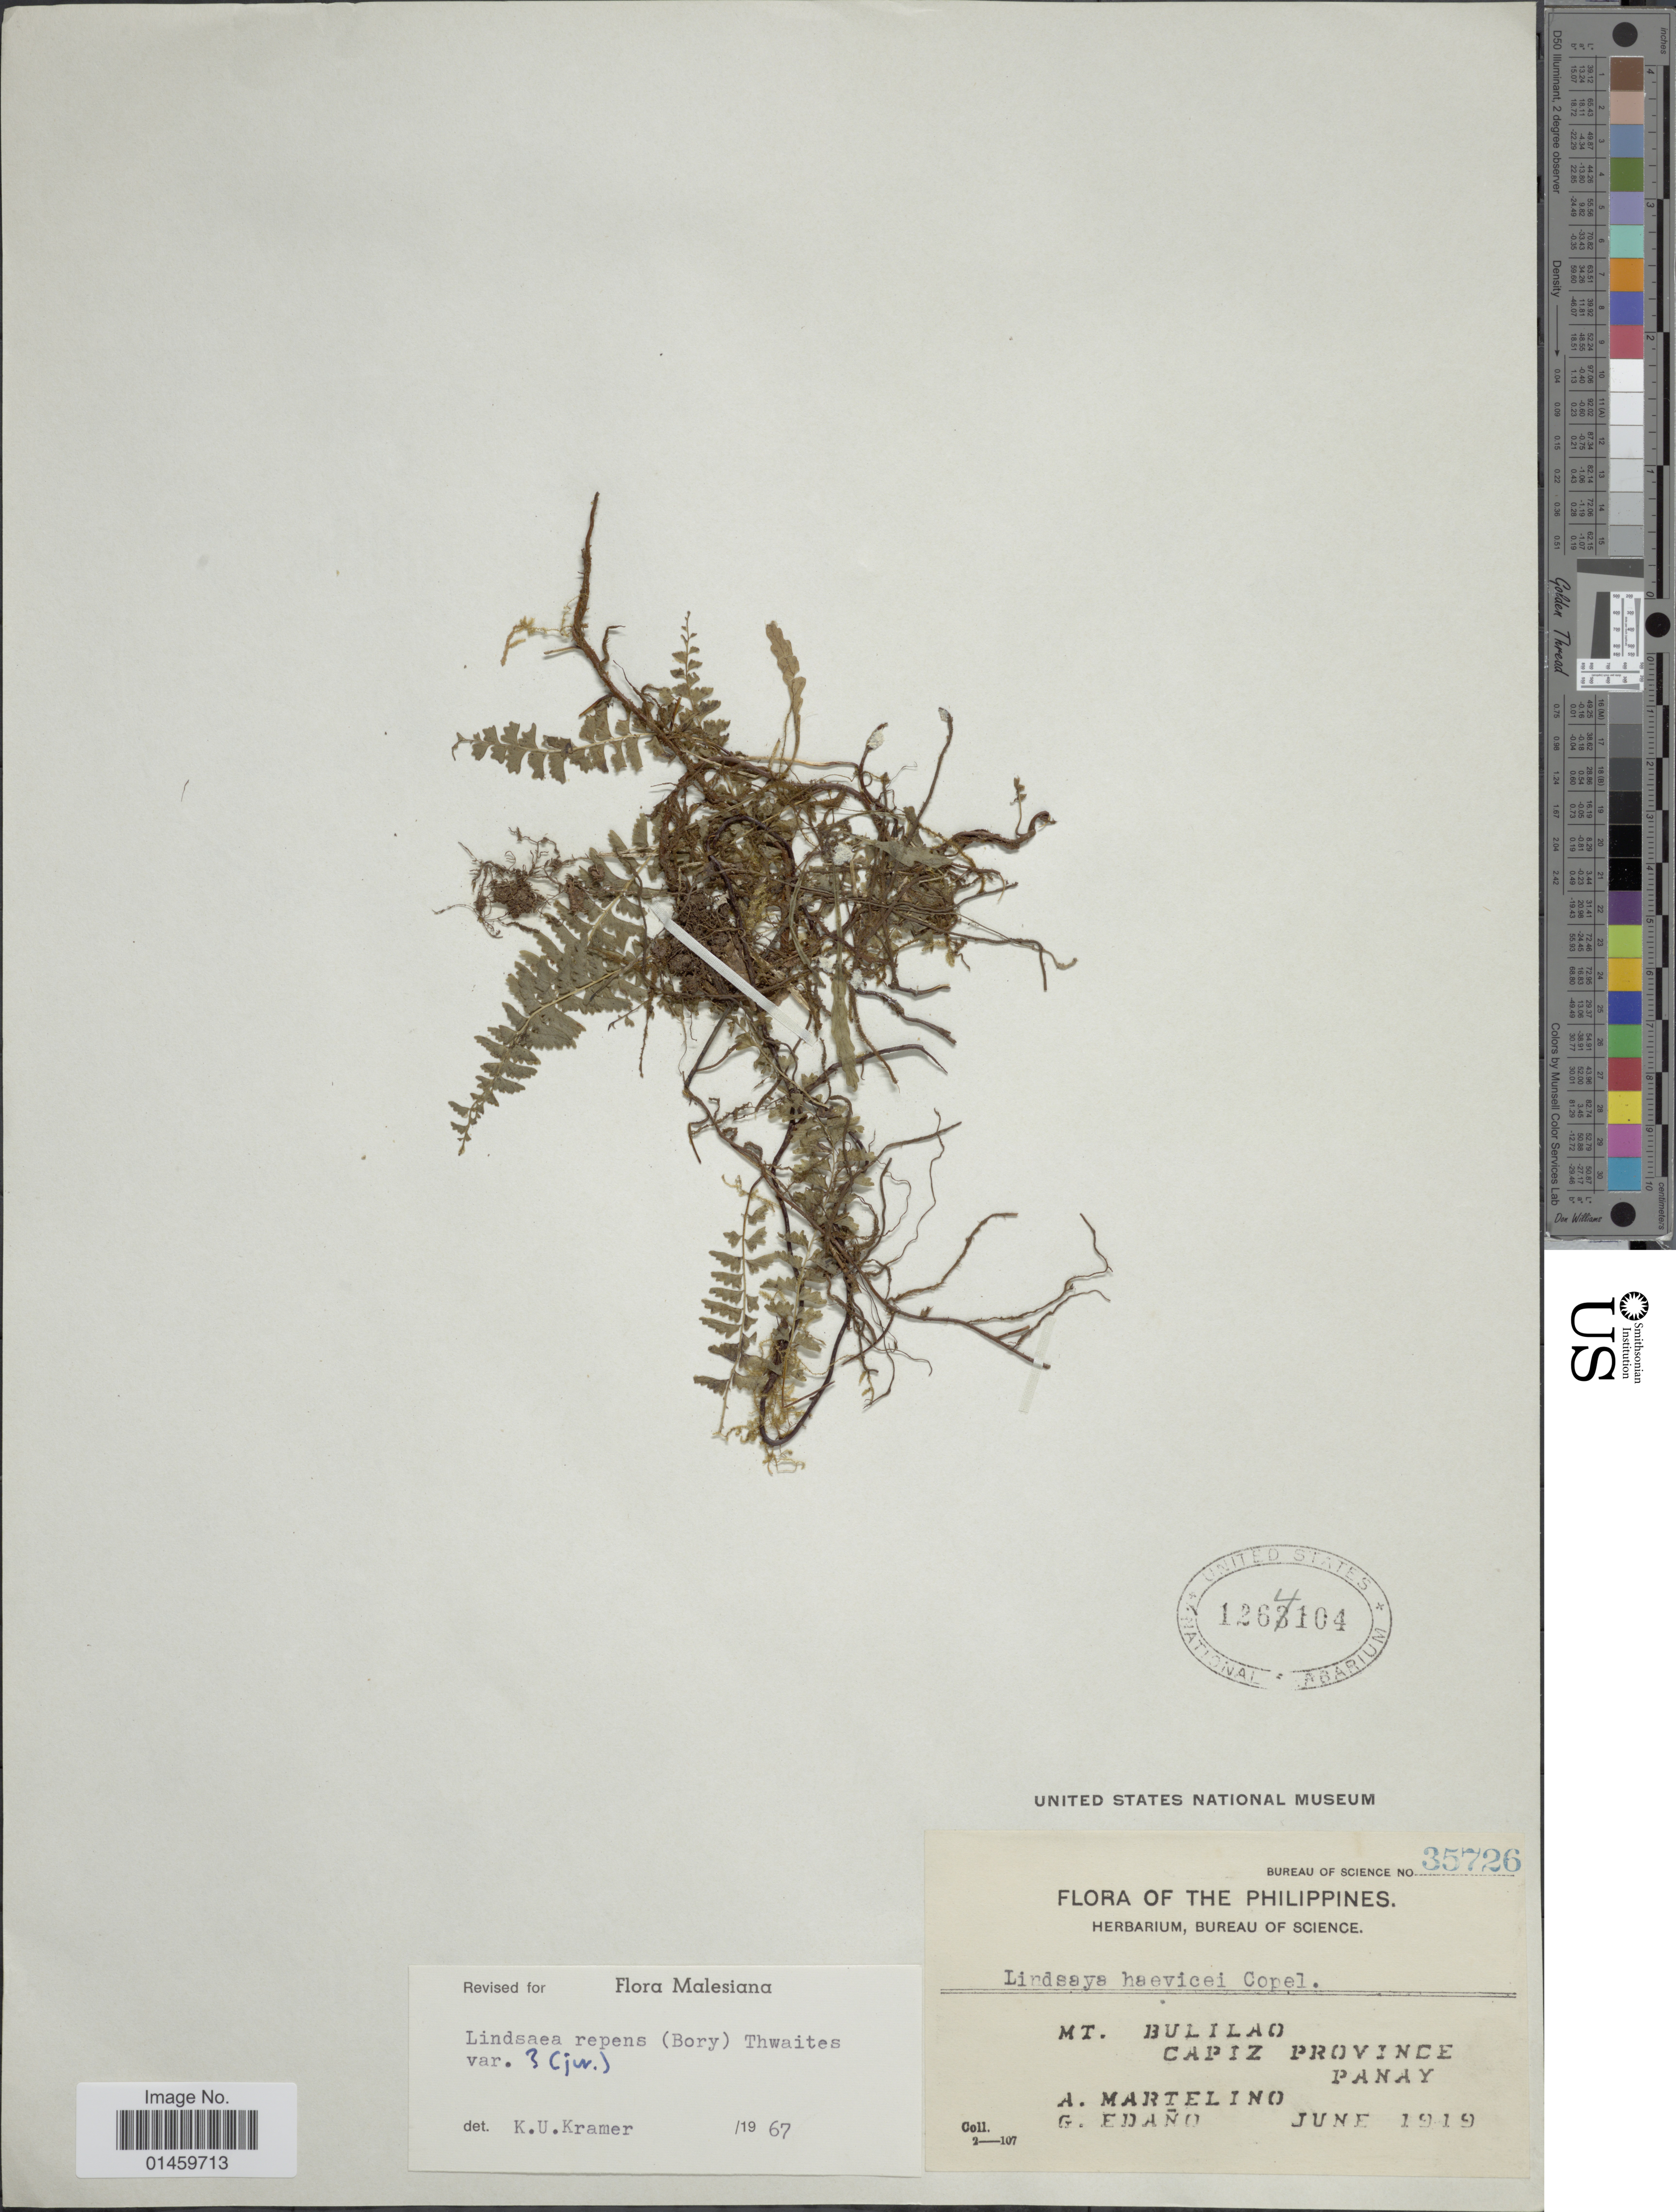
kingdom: Plantae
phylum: Tracheophyta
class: Polypodiopsida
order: Polypodiales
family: Lindsaeaceae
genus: Lindsaea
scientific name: Lindsaea repens var. pectinata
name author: (Blume) Mett.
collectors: A. Martelino & G. Edaño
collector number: Bureau of Science 35726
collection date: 1919-06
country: Philippines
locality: Mt. Bulilao. Capiz Province. Panay.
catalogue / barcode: US 1264104